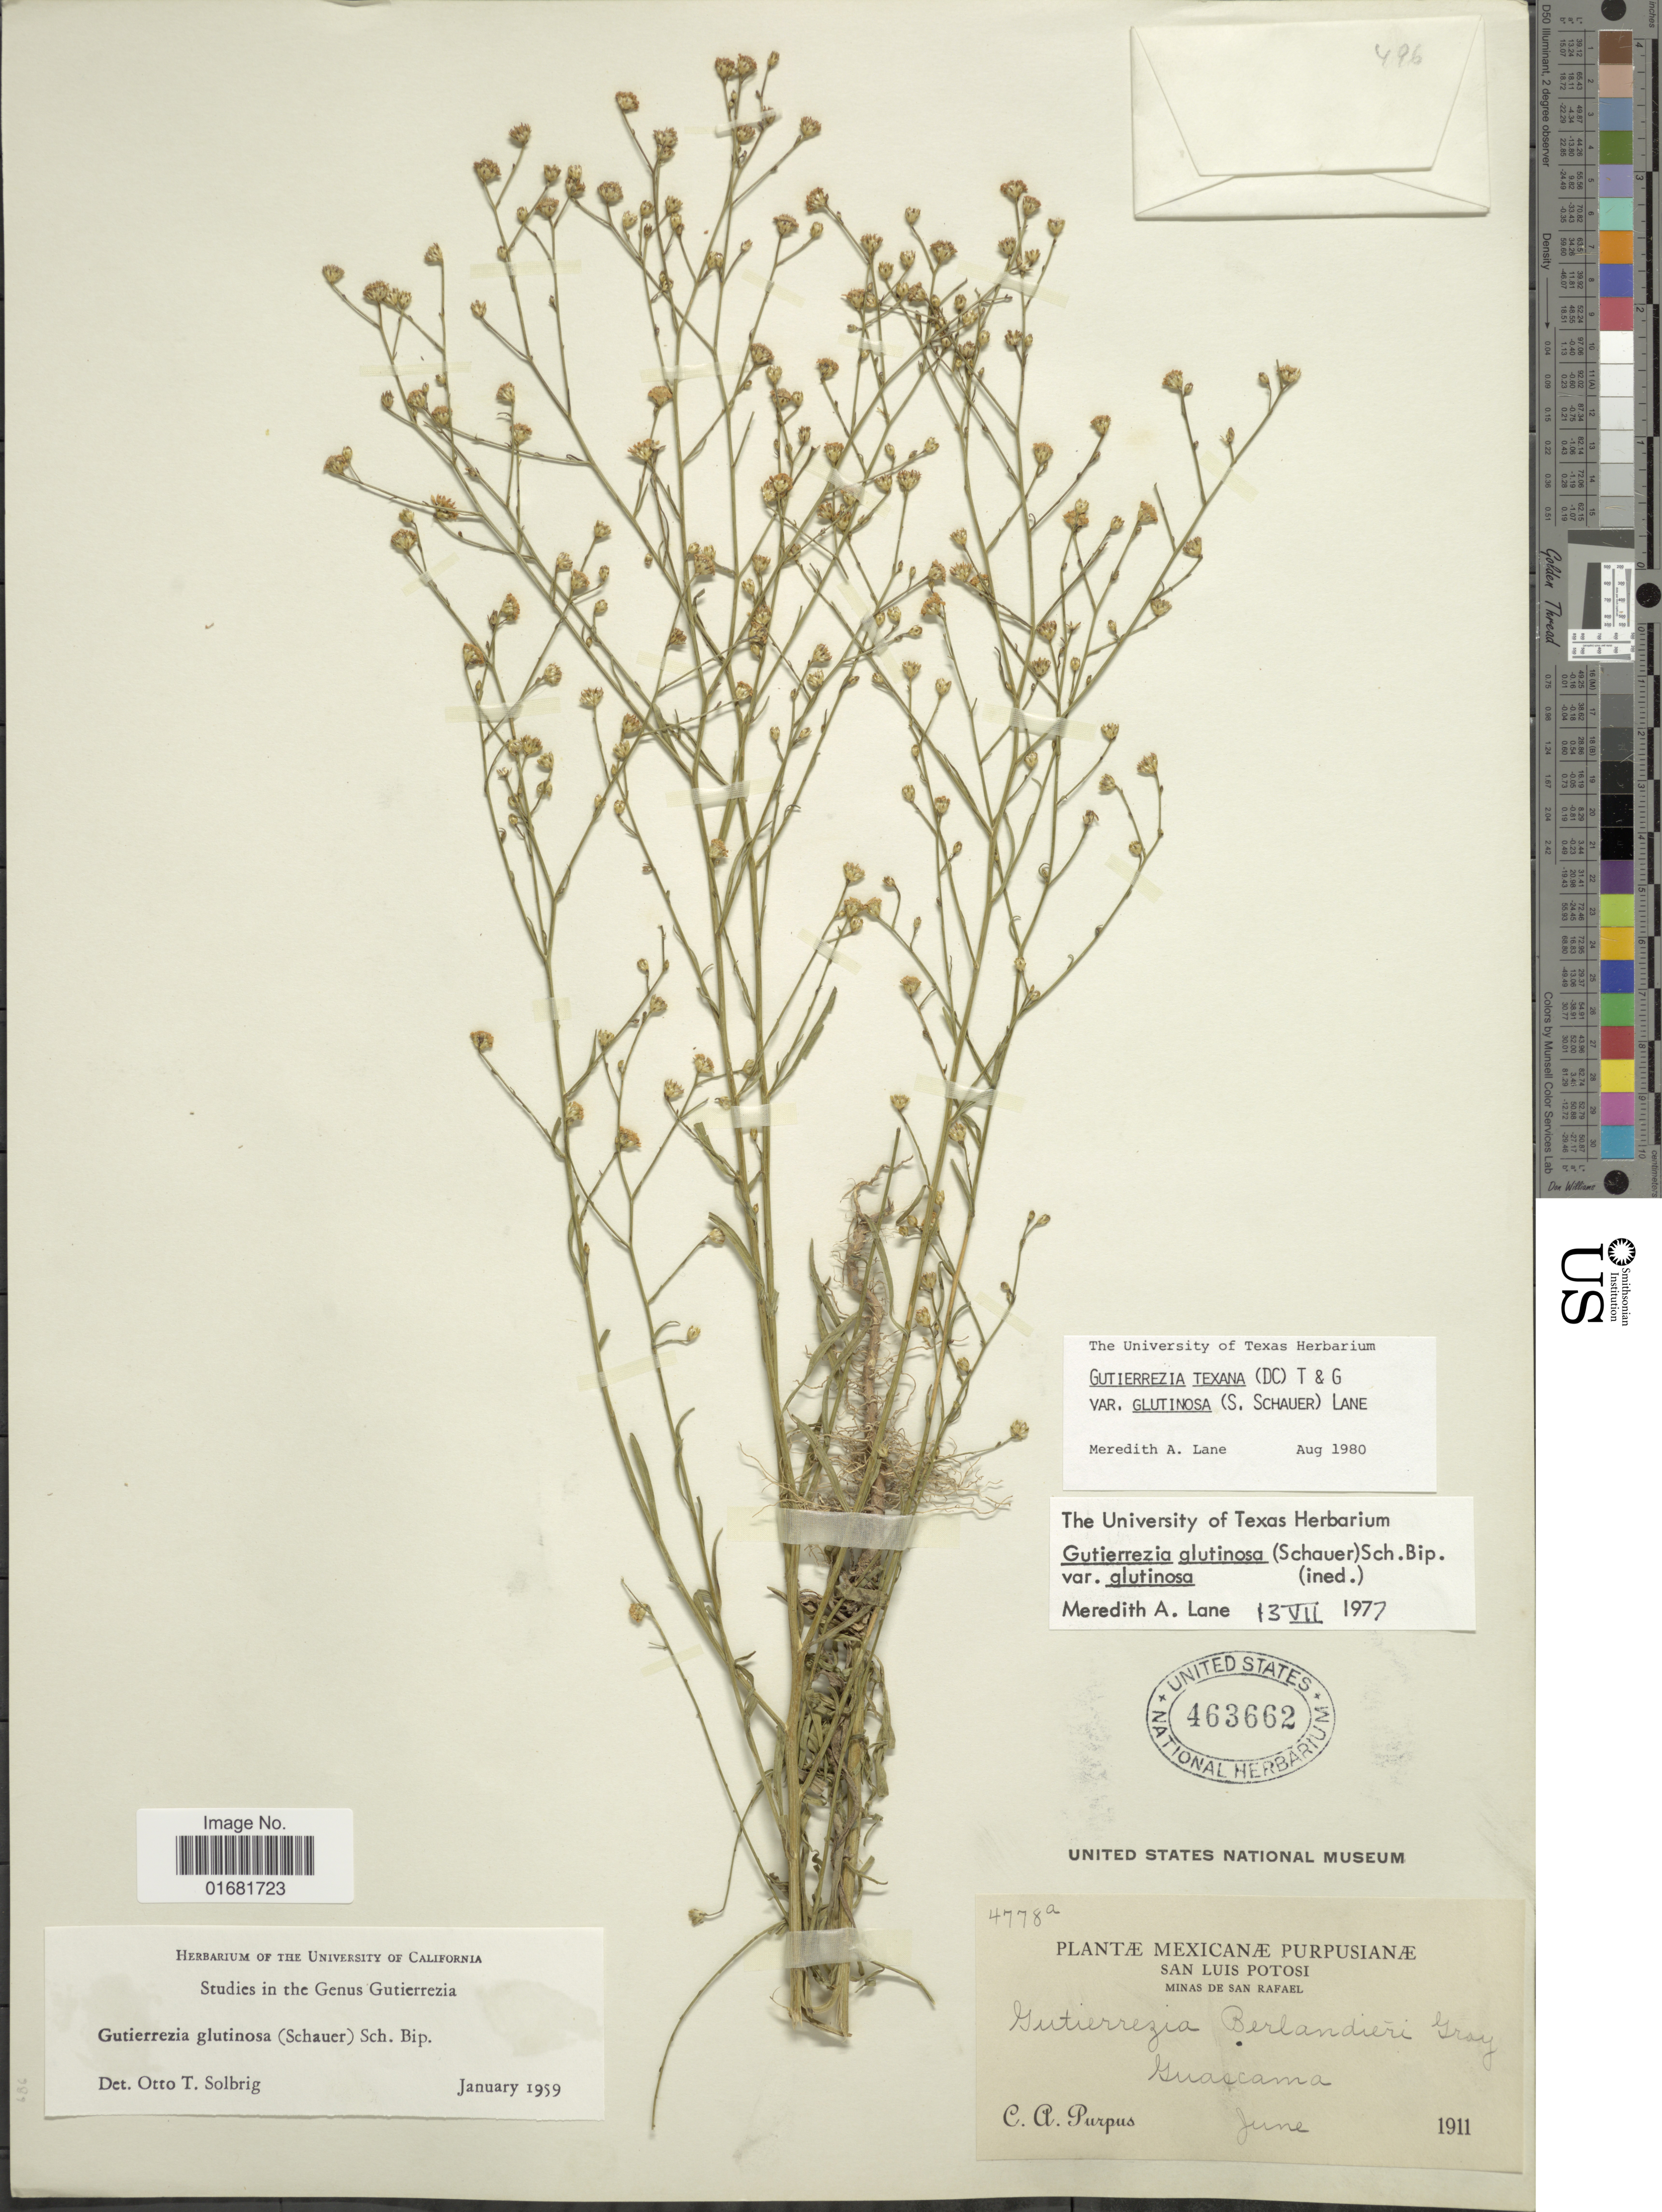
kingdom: Plantae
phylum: Tracheophyta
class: Magnoliopsida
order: Asterales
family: Asteraceae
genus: Gutierrezia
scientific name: Gutierrezia texana var. glutinosa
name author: (S. Schauer) M.A. Lane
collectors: C. A. Purpus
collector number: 4778a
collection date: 1911-06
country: Mexico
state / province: San Luis Potosí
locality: Minas de San Rafael. Guascama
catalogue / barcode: US 463662